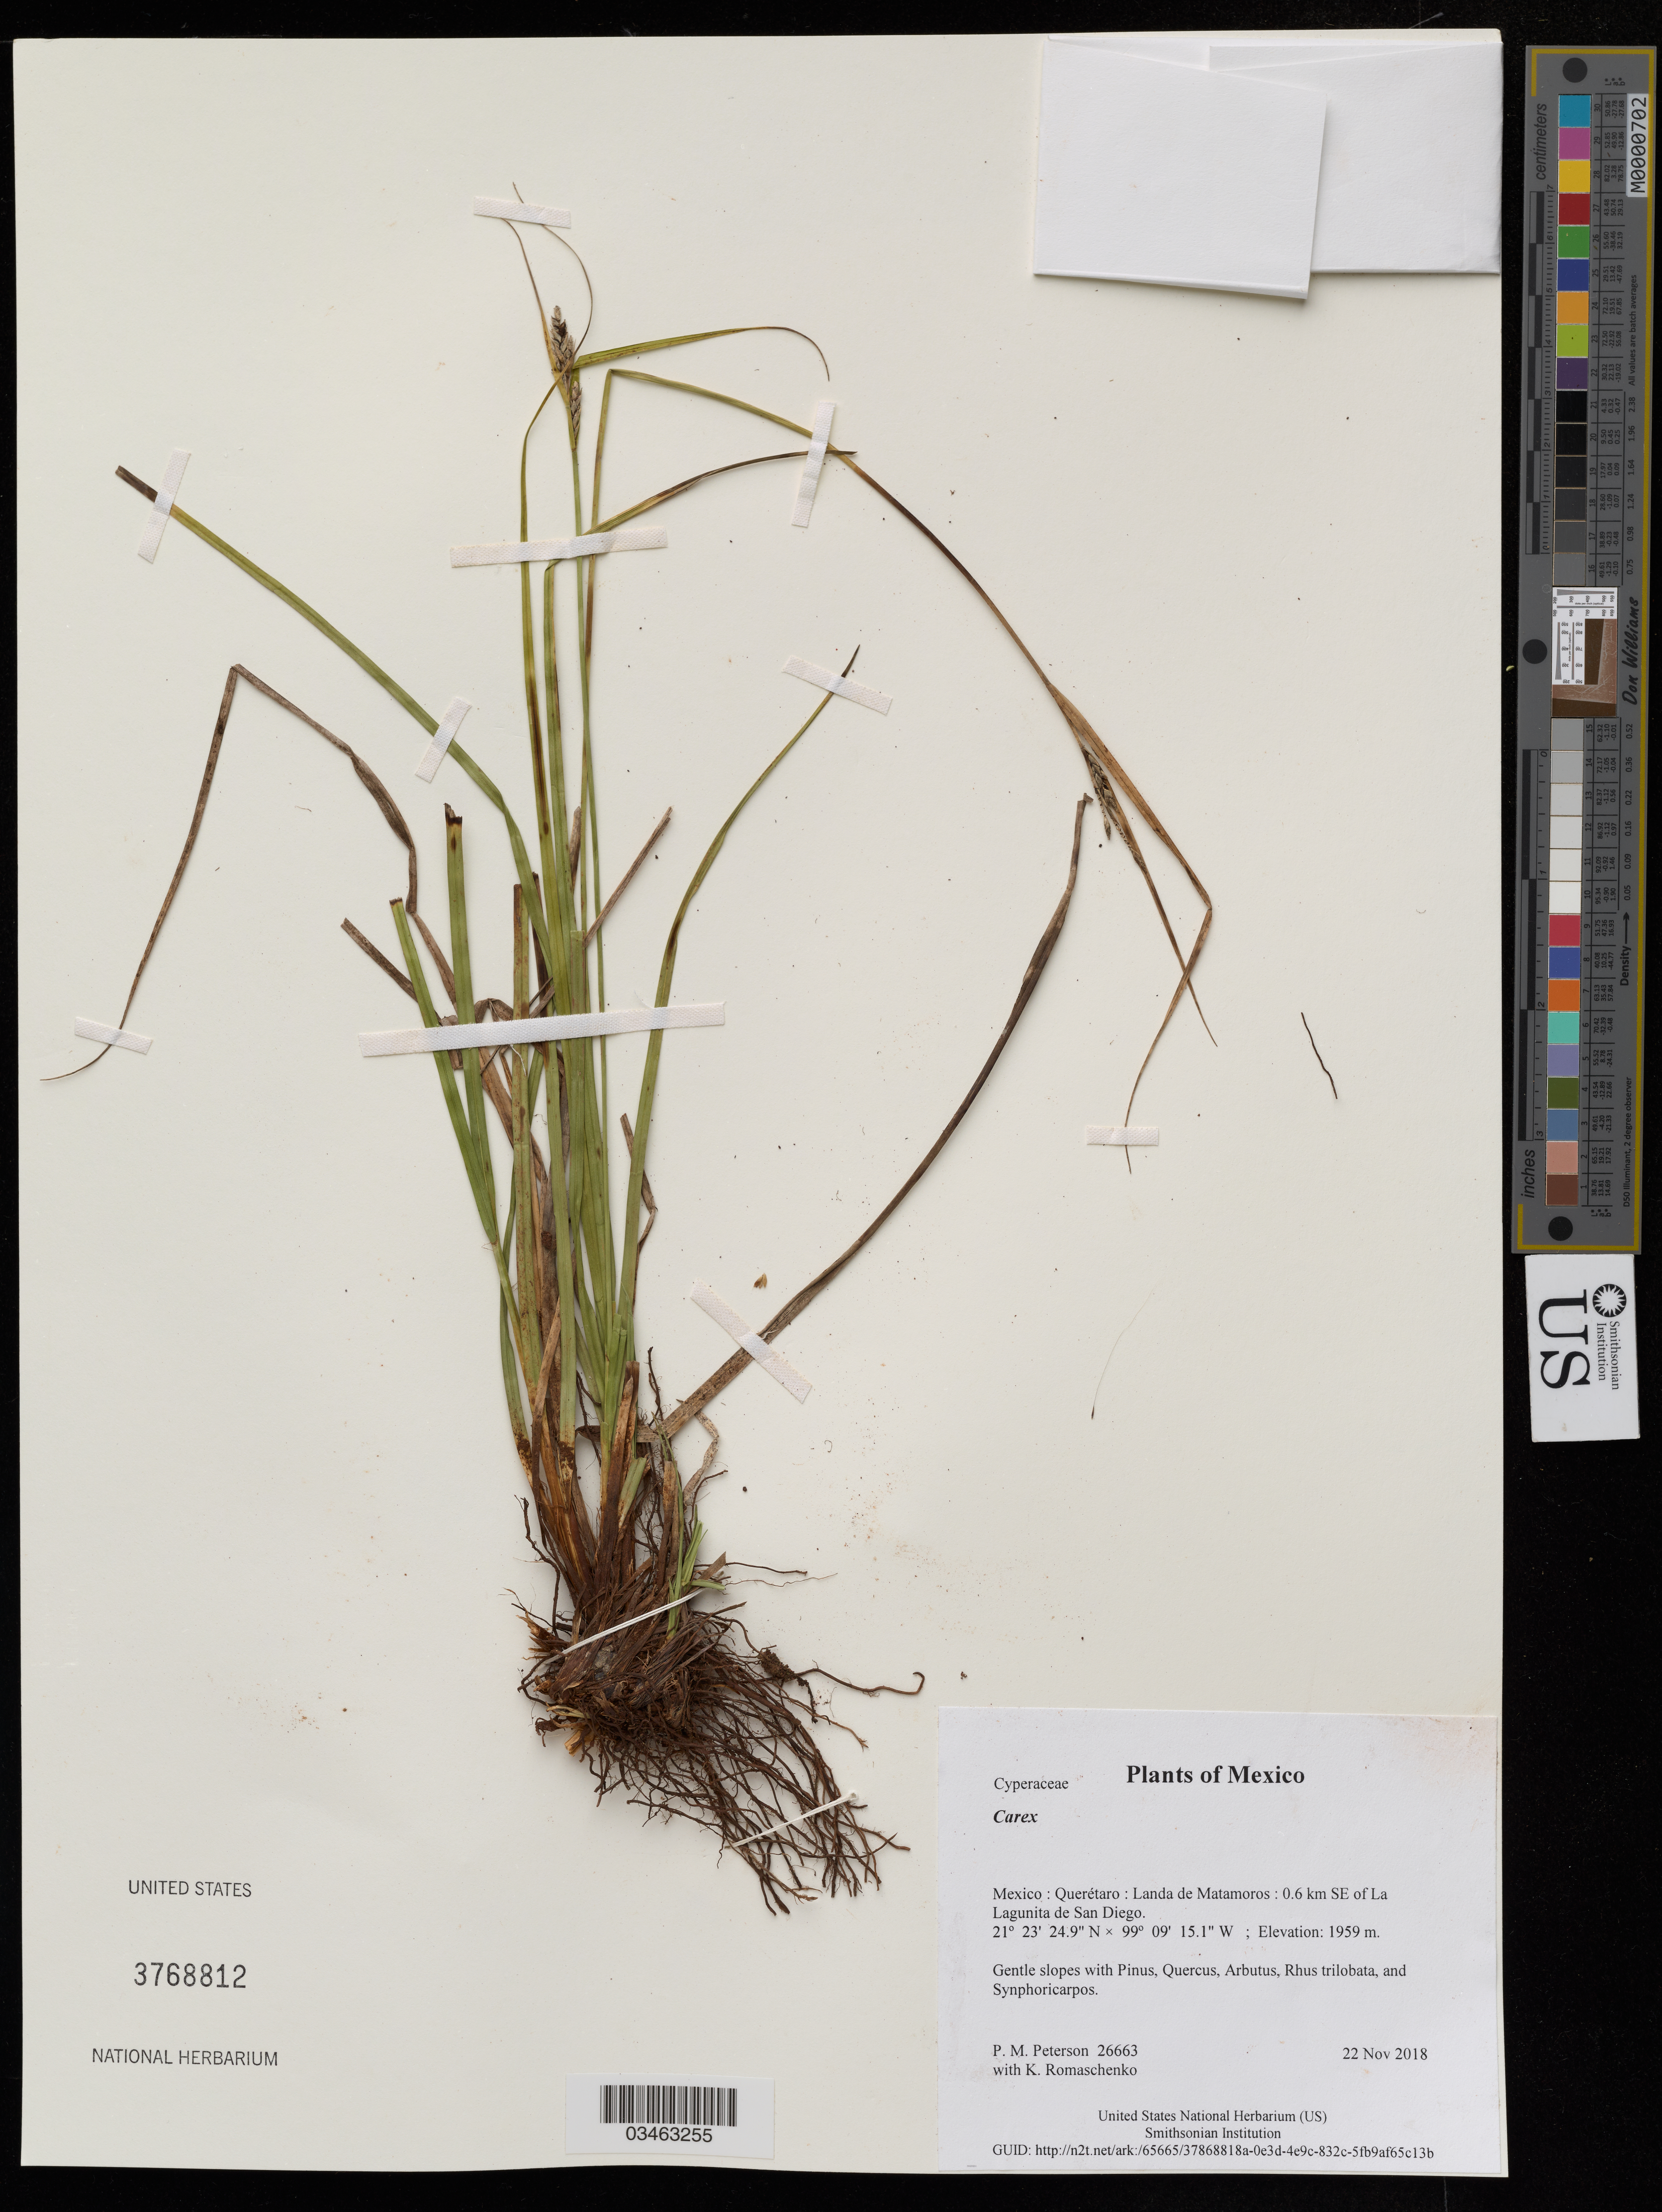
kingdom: Plantae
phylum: Tracheophyta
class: Liliopsida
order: Poales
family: Cyperaceae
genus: Carex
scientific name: Carex sp.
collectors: P. M. Peterson & K. Romaschenko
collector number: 26663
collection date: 2018-11-22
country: Mexico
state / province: Querétaro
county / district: Landa de Matamoros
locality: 0.6 km SE of La Lagunita de San Diego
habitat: Gentle slopes with Pinus, Quercus, Arbutus, Rhus trilobata, and Synphoricarpos.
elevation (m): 1959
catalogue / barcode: US 3768812